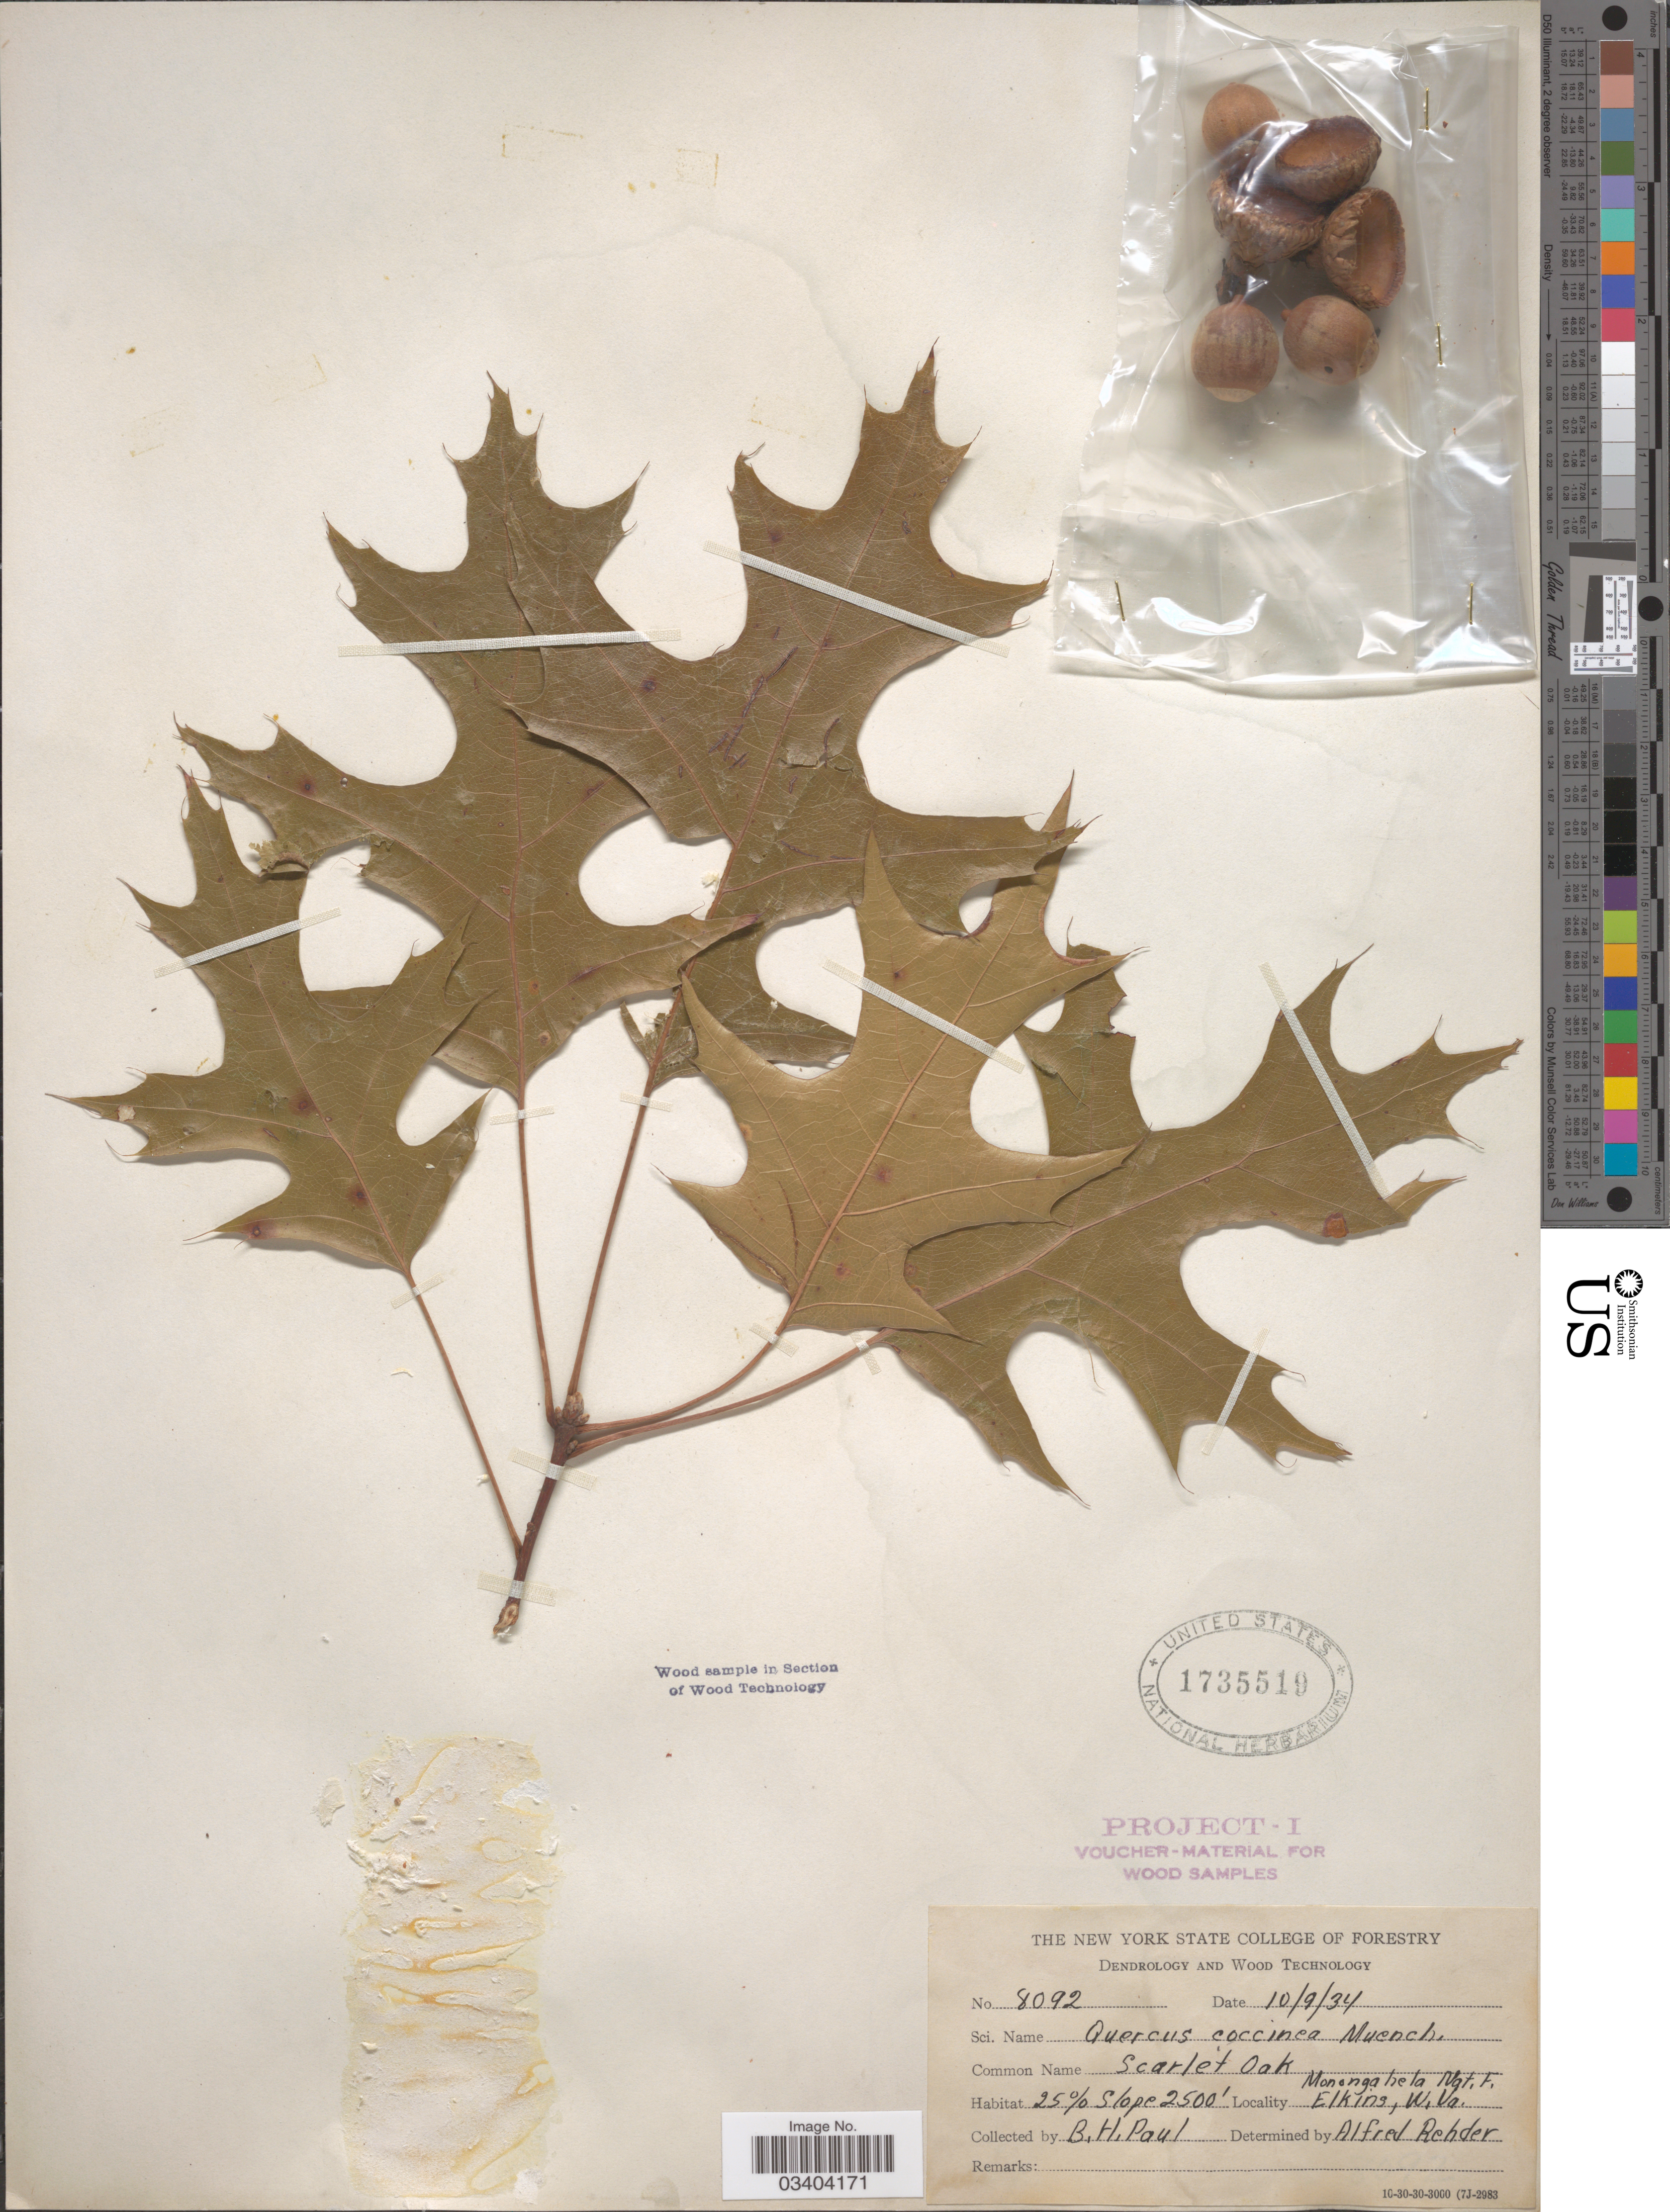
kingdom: Plantae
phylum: Tracheophyta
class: Magnoliopsida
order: Fagales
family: Fagaceae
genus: Quercus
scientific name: Quercus coccinea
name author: Münchh.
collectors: B. Paul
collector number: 8092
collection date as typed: Transcribed d/m/y: 9/10/34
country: United States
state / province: West Virginia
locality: Monongahela Nat. F. Elkins.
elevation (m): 762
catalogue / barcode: US 1735519